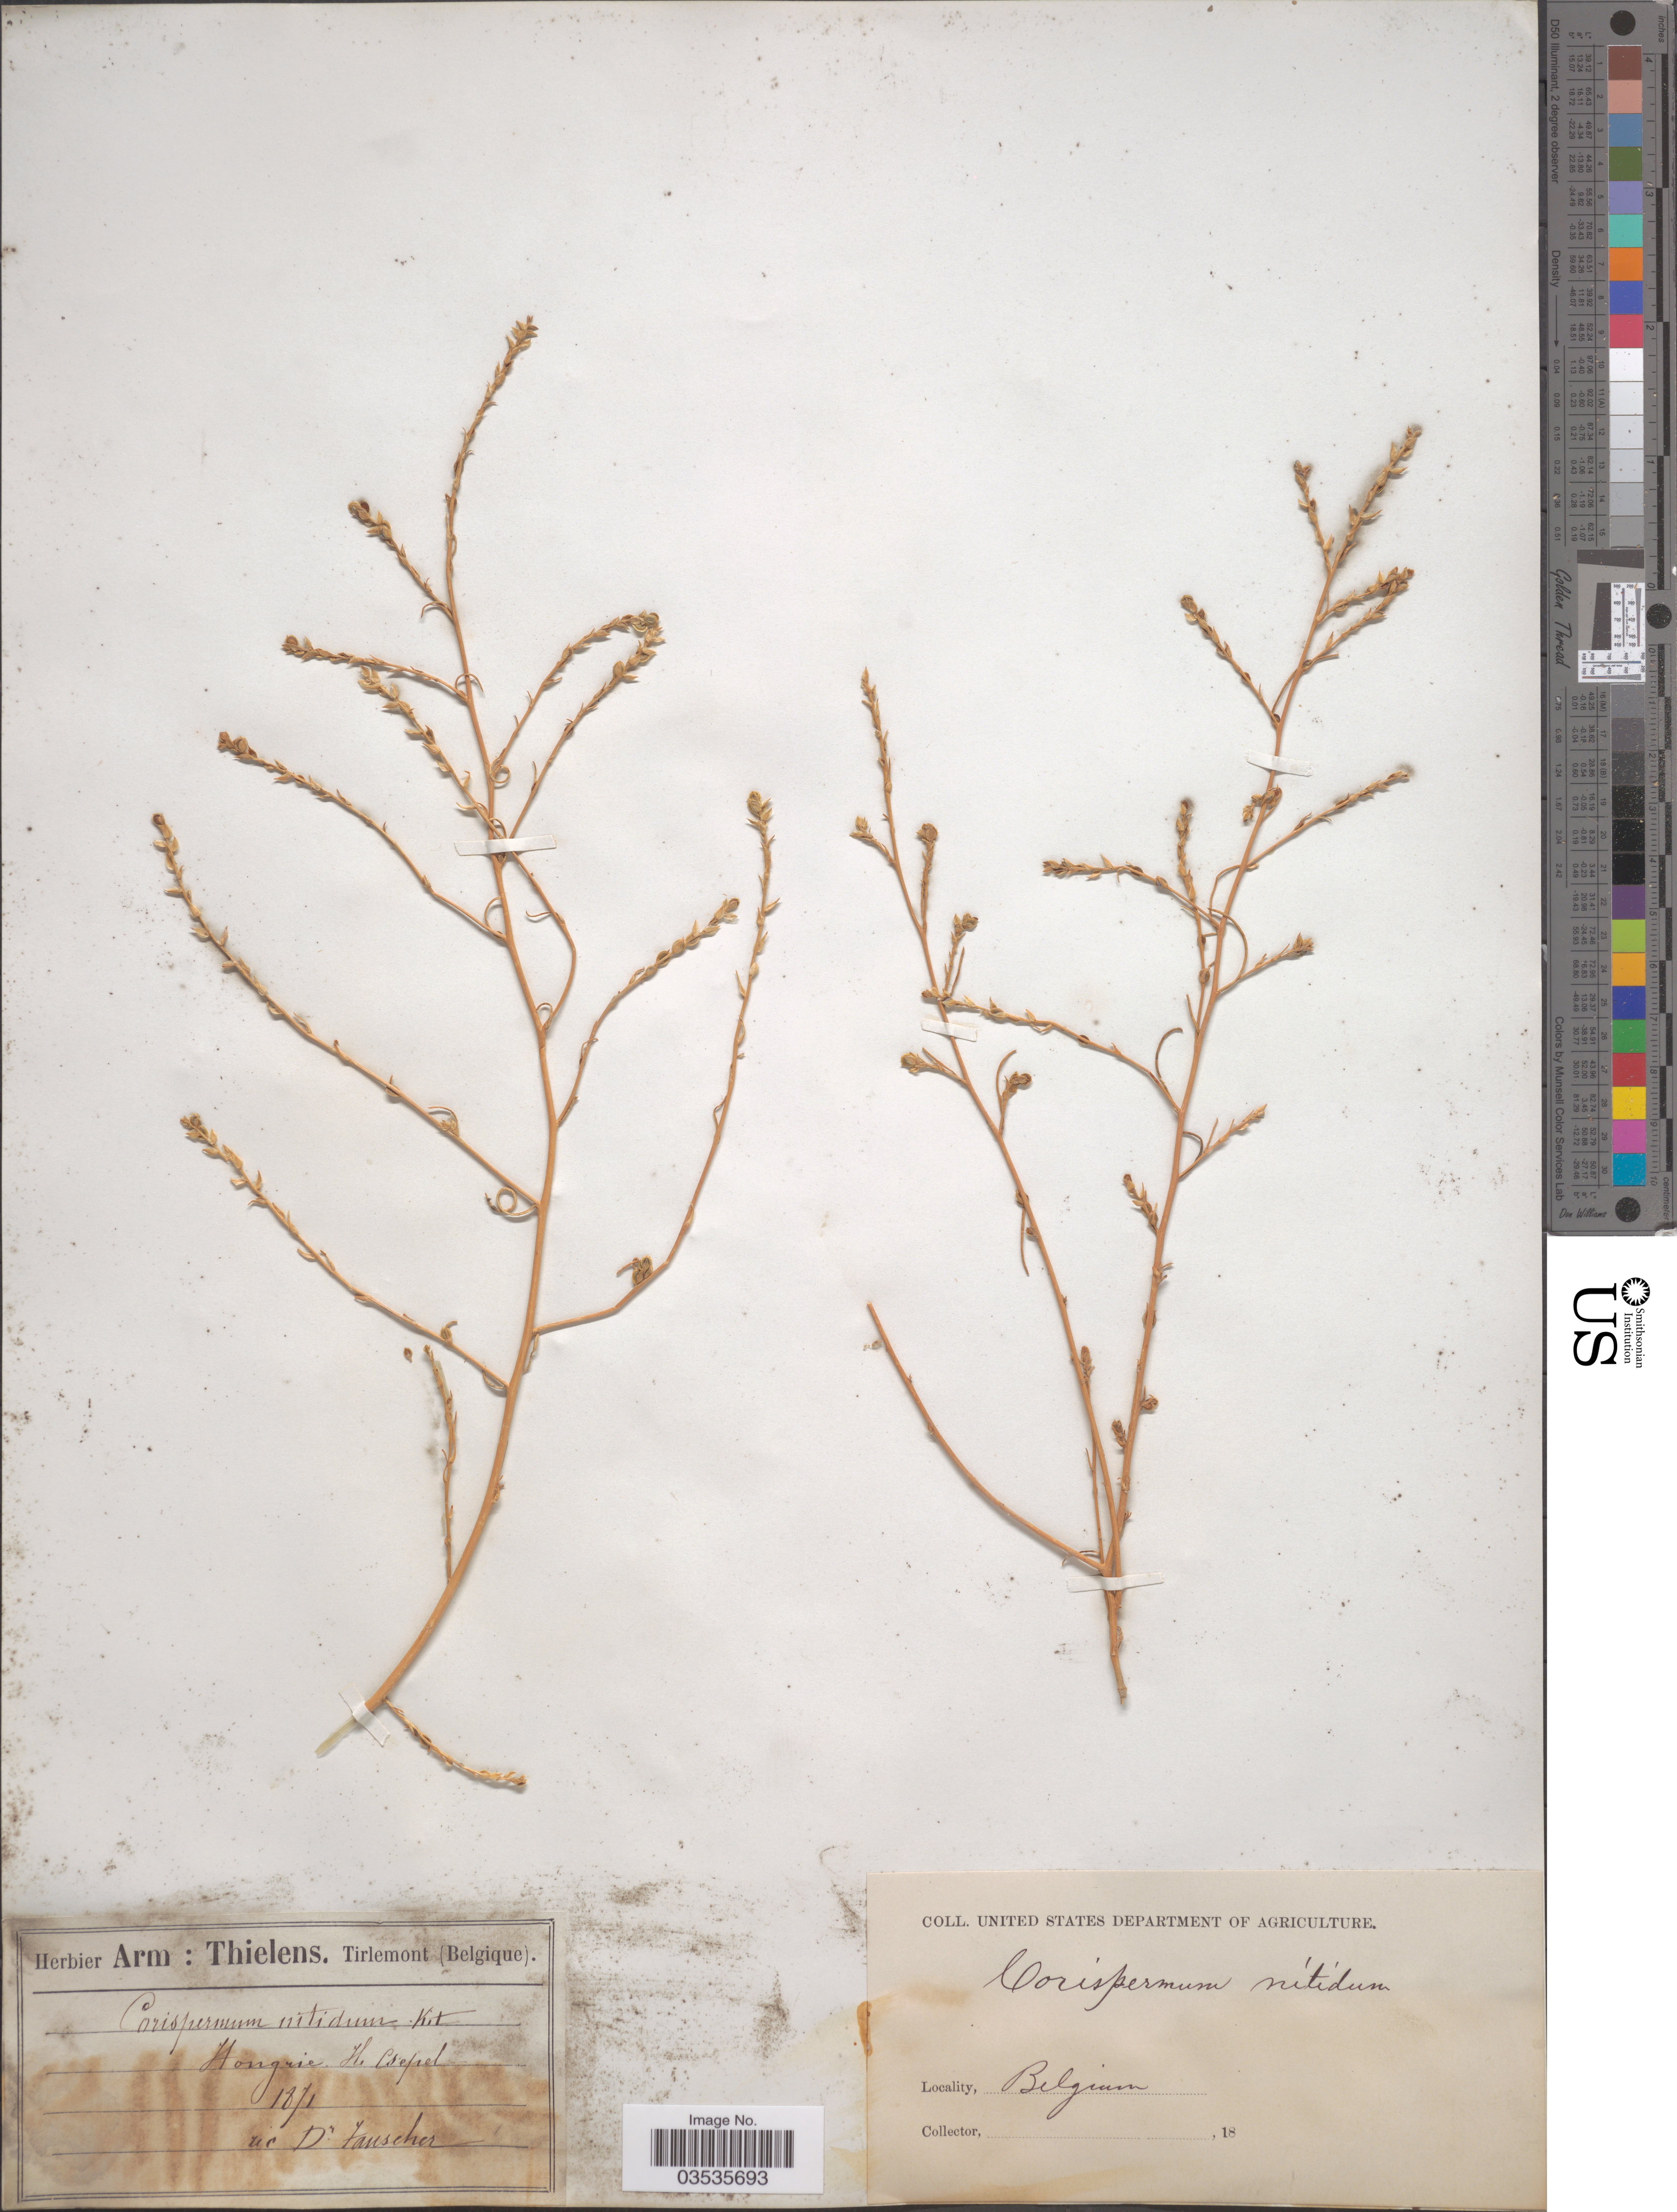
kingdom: Plantae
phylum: Tracheophyta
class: Magnoliopsida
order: Caryophyllales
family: Amaranthaceae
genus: Corispermum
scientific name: Corispermum nitidum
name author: Kit. ex Schult.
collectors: Tauscher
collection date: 1871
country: Hungary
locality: Hongrie. Fl. Csepel.